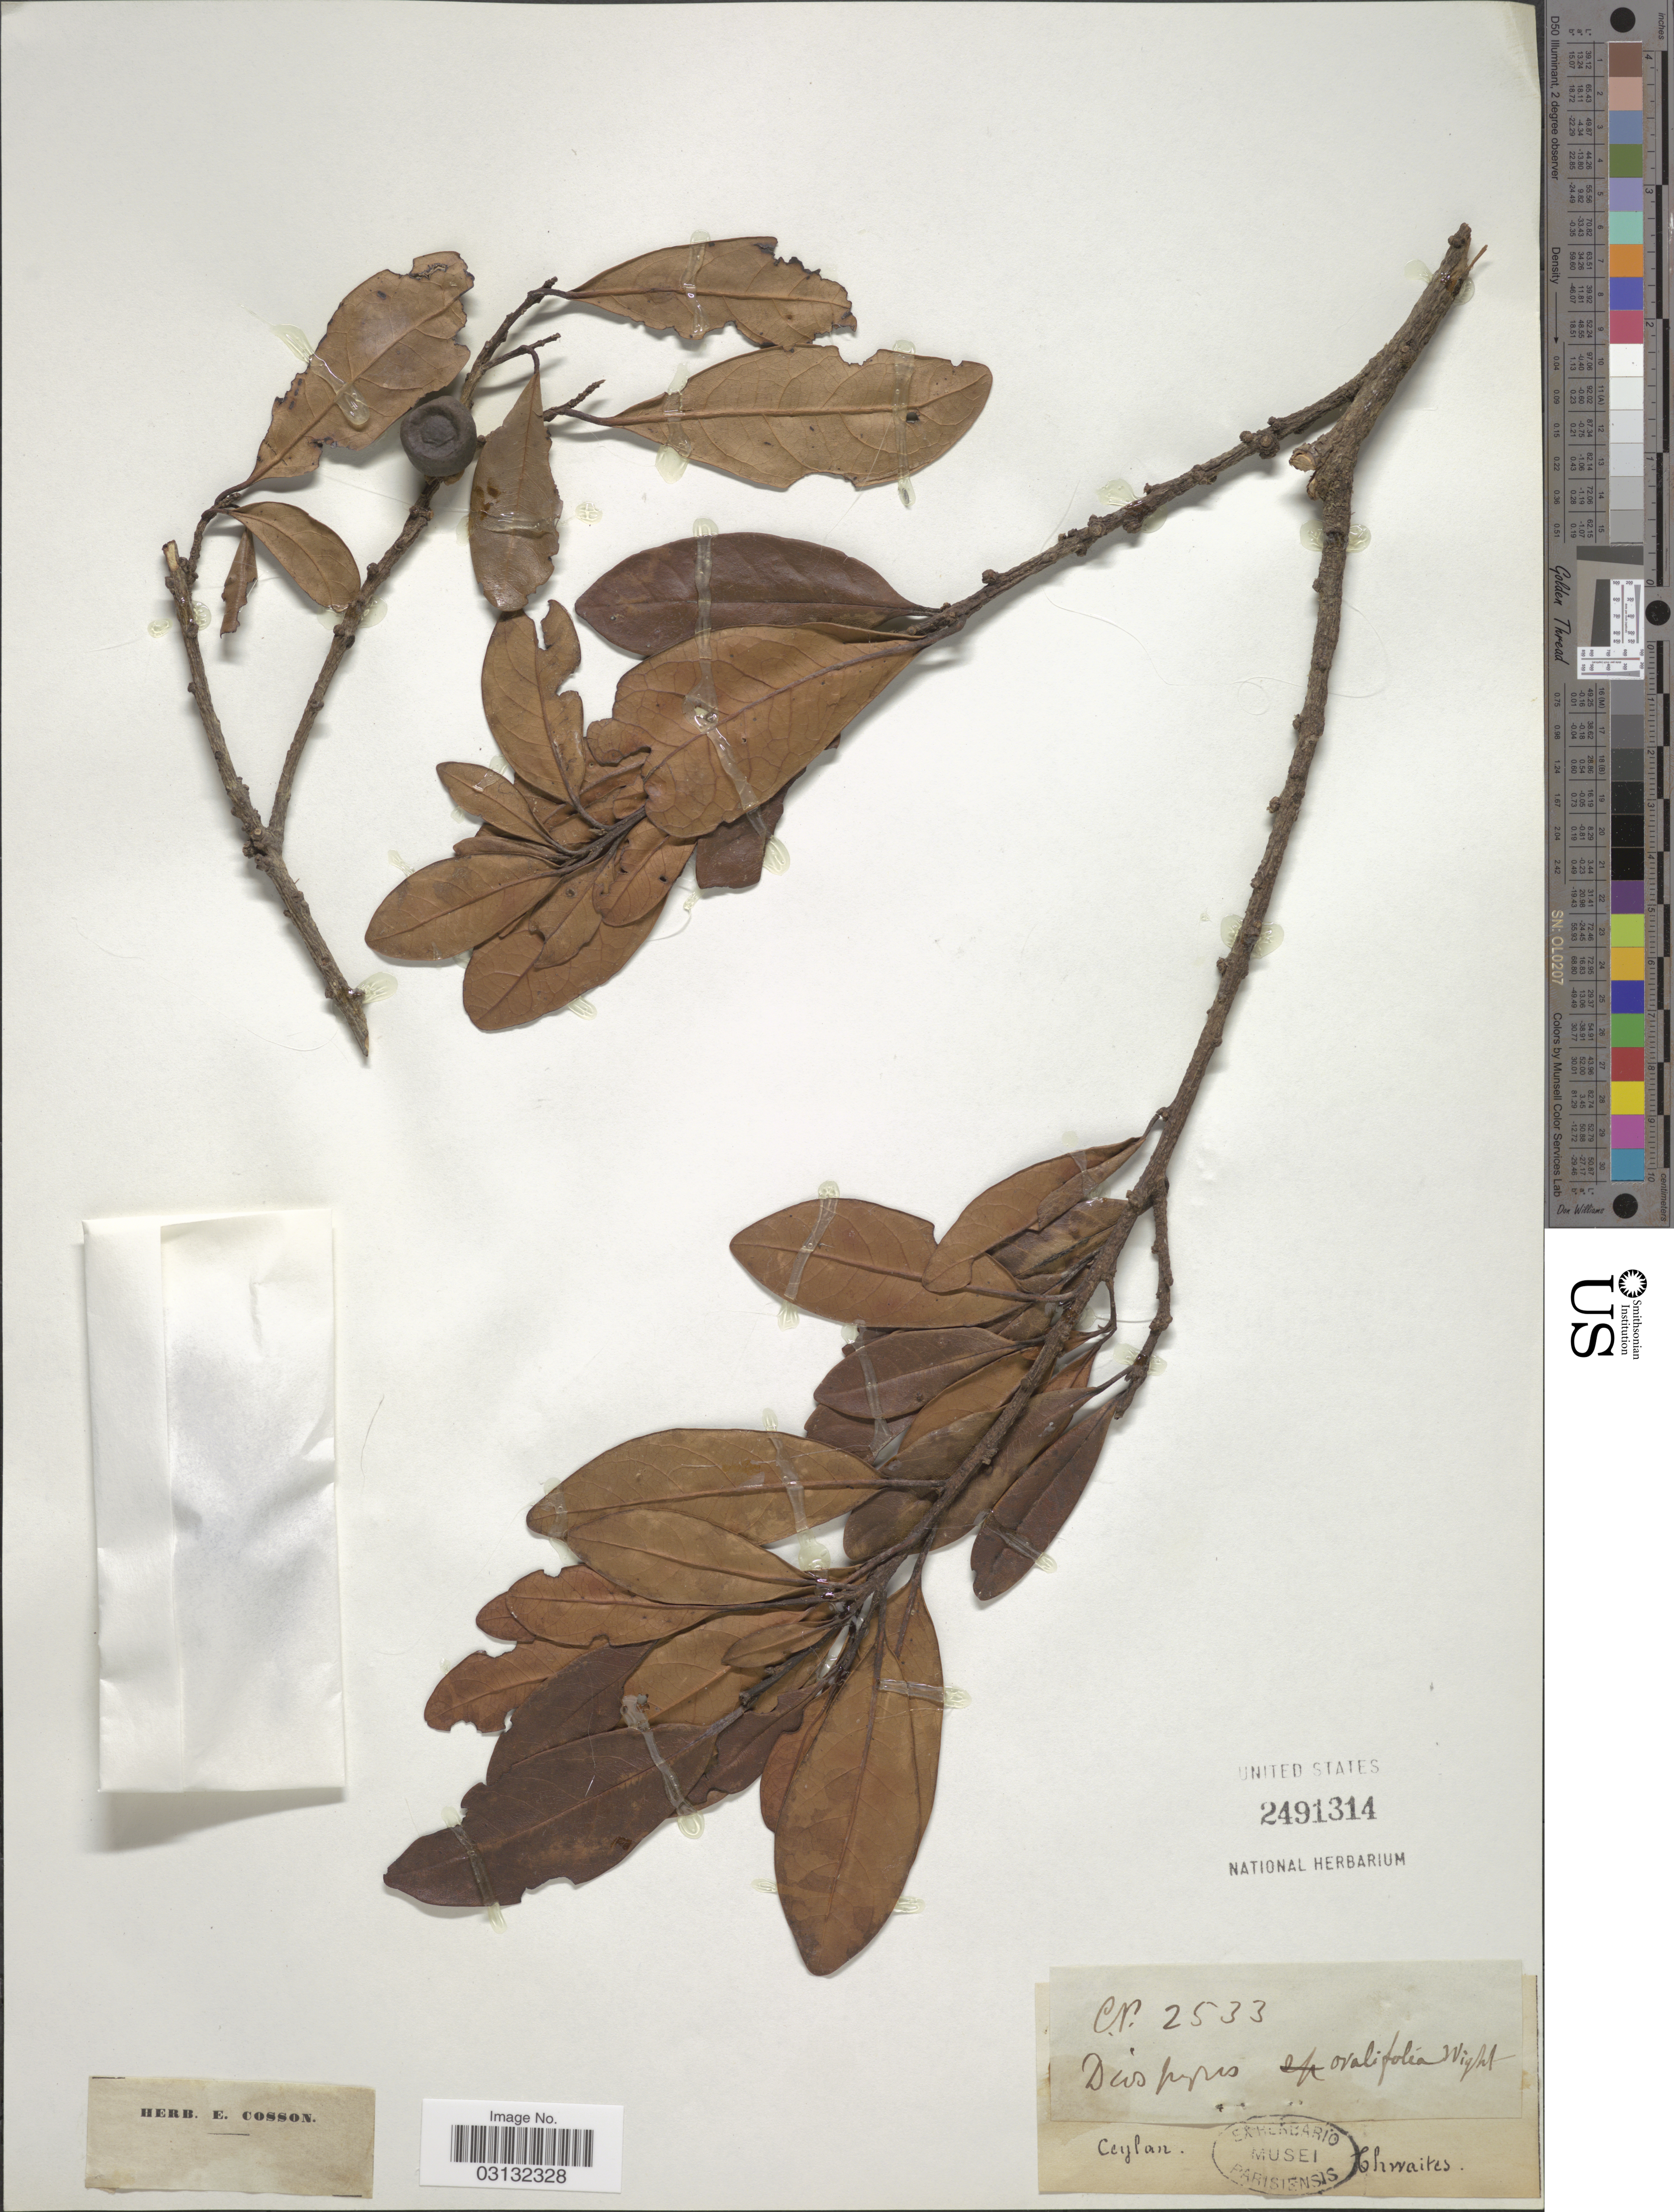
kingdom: Plantae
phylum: Tracheophyta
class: Magnoliopsida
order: Ericales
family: Ebenaceae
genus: Diospyros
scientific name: Diospyros ovalifolia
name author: Wight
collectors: Thwaites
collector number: CP2533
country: Sri Lanka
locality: Ceylon.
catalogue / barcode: US 2491314